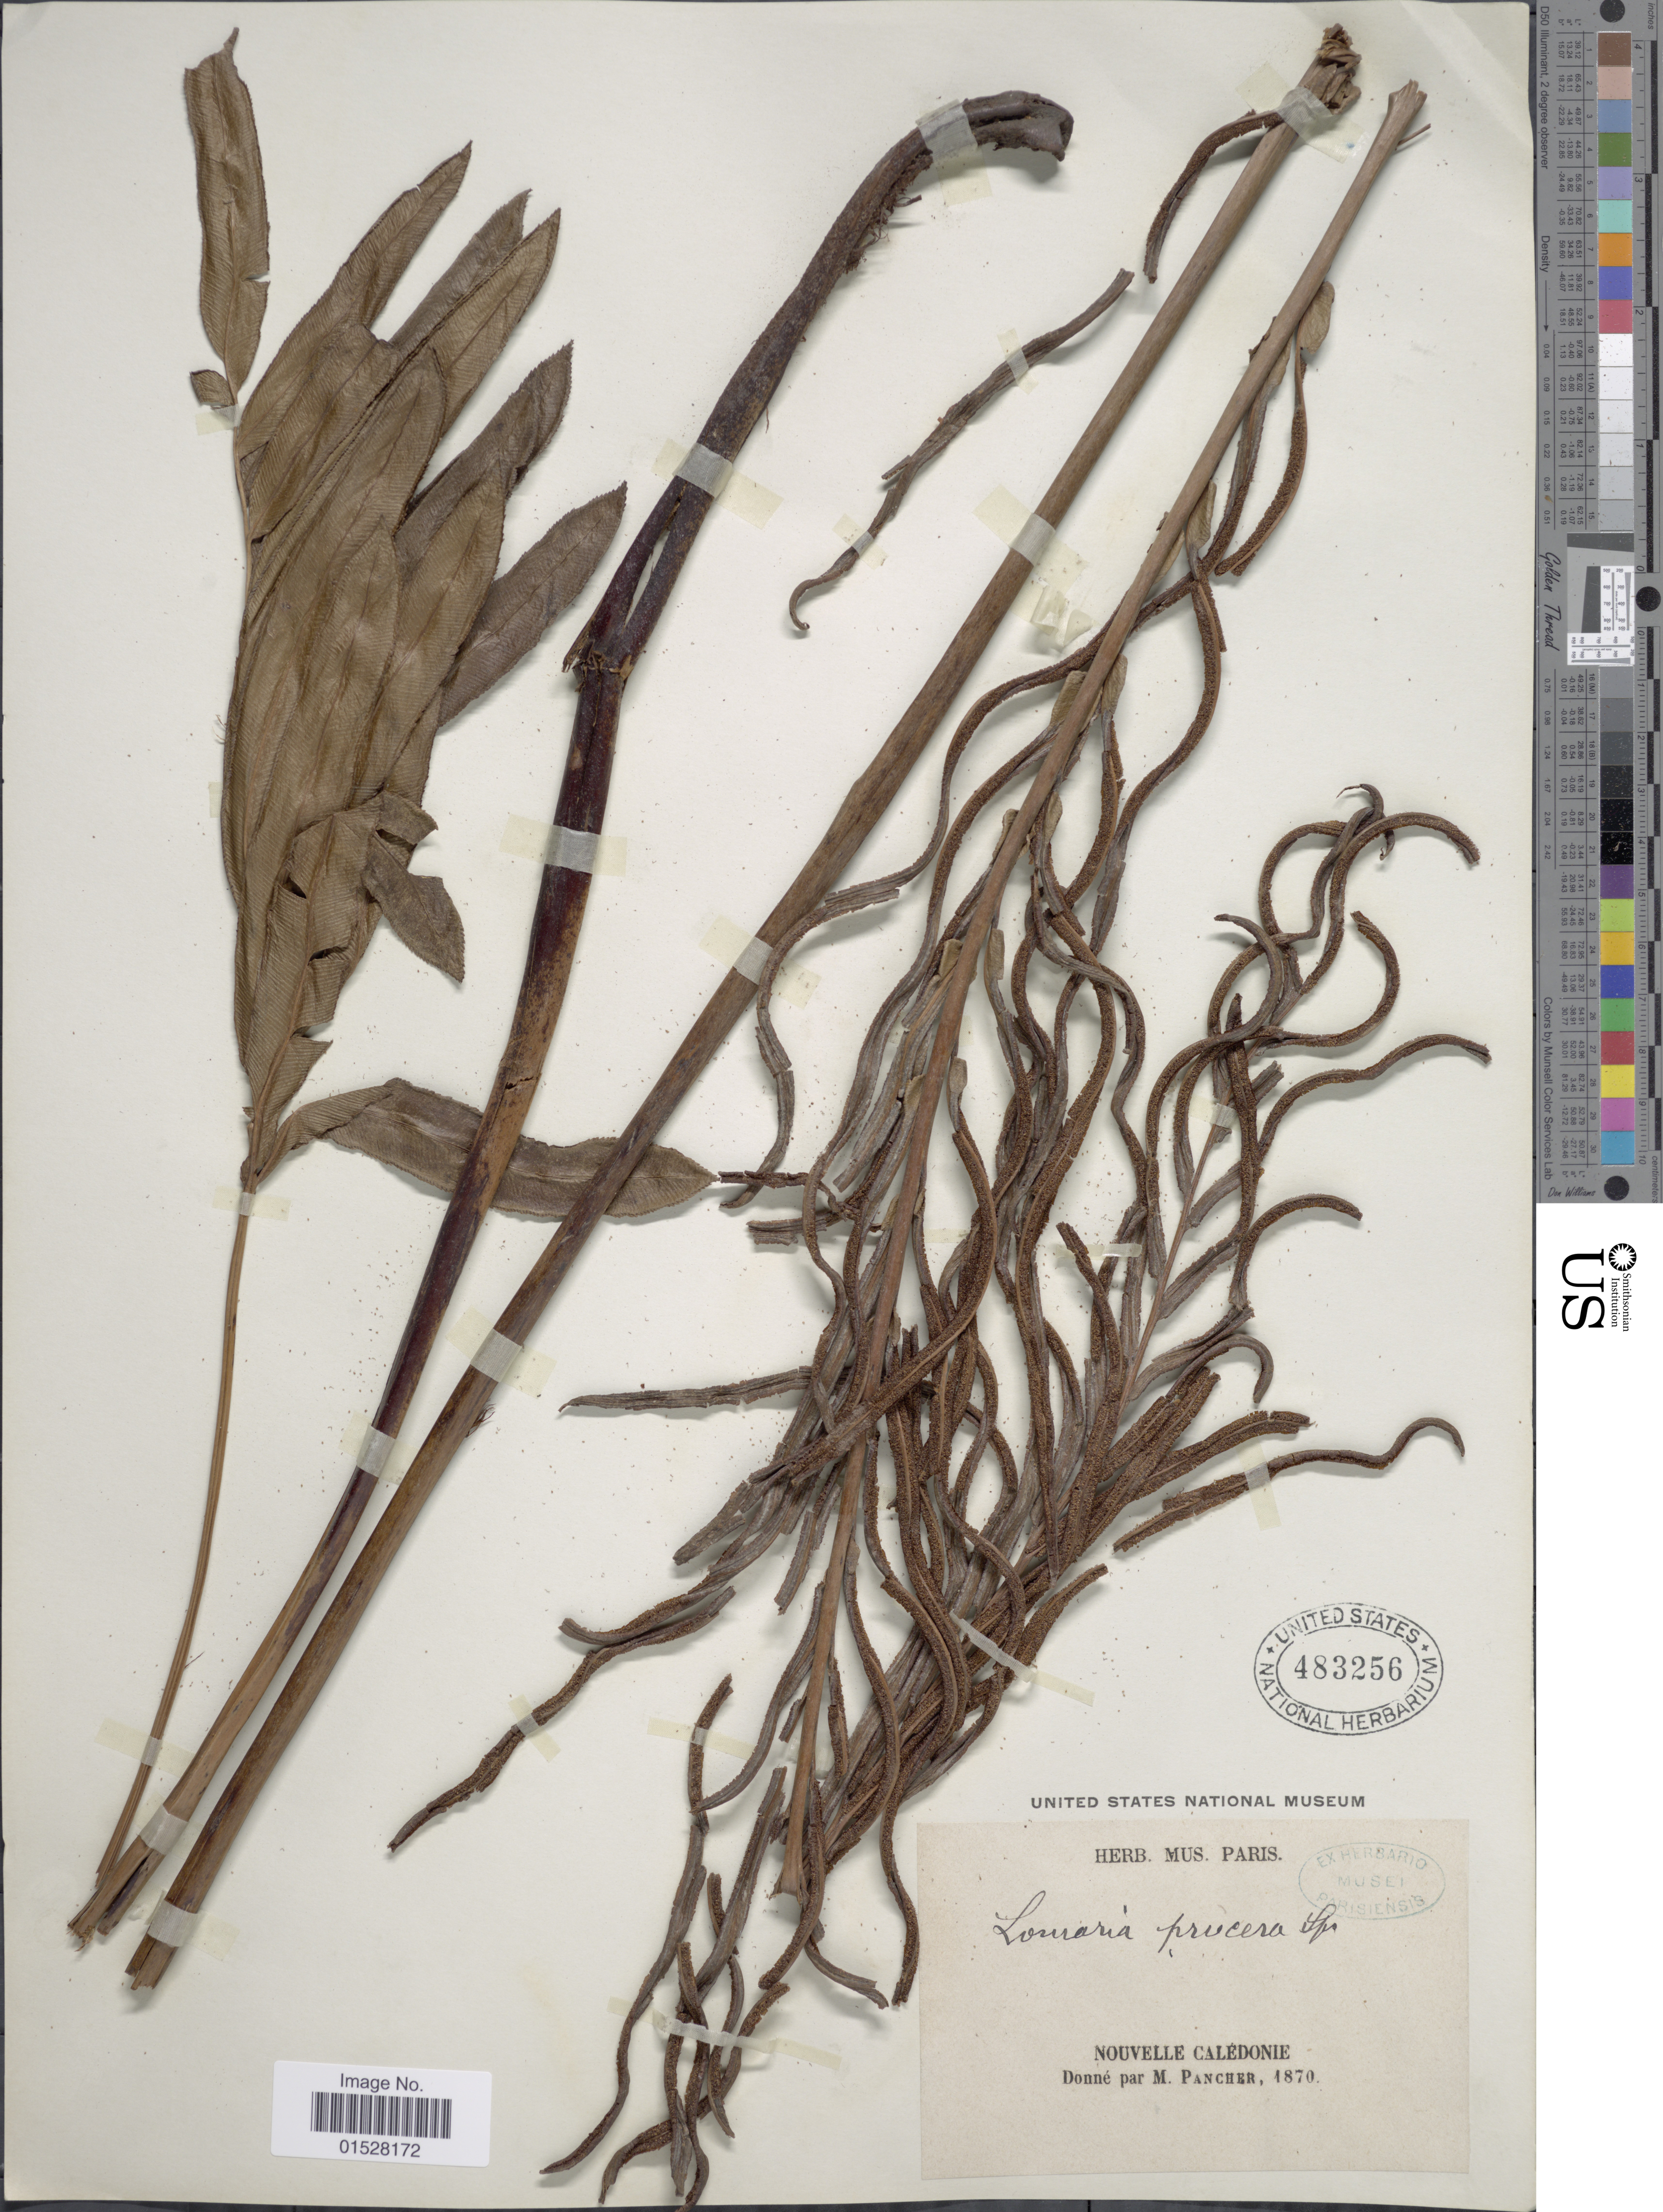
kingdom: Plantae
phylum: Tracheophyta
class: Polypodiopsida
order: Polypodiales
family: Blechnaceae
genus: Blechnum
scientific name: Blechnum procerum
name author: (F. Först.) Sw.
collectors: M. Pancher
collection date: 1870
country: New Caledonia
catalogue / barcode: US 483256